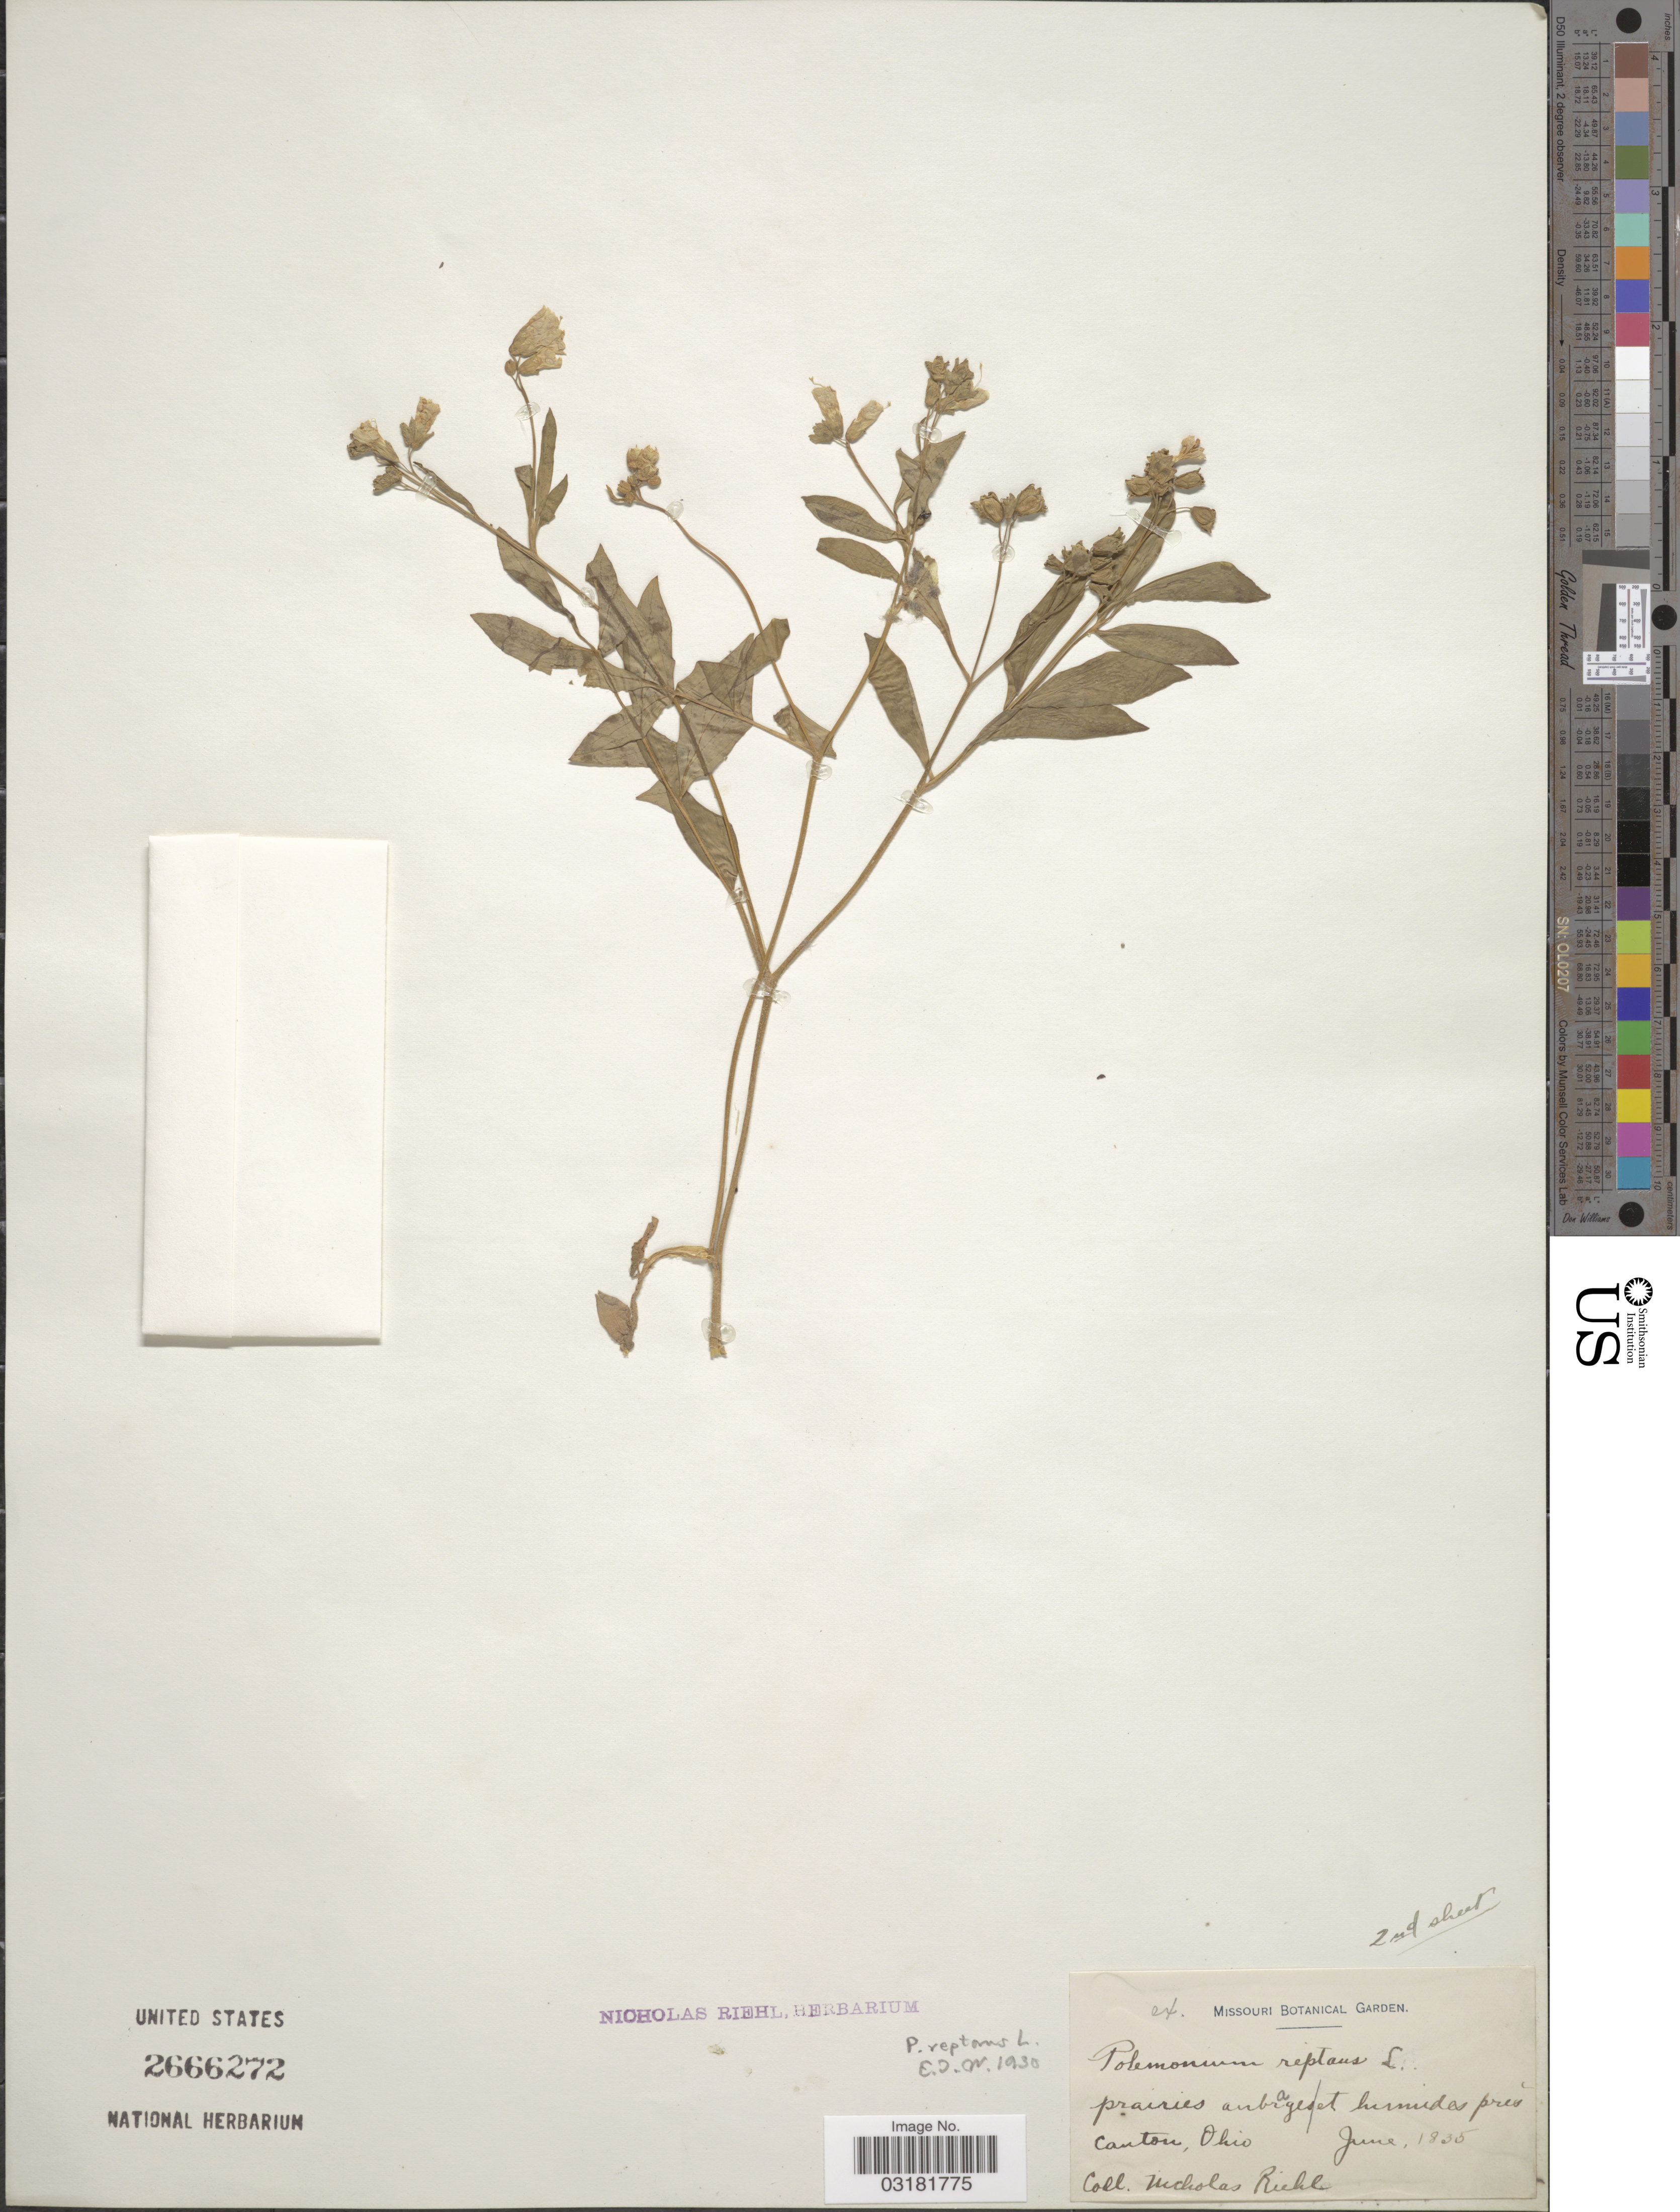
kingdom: Plantae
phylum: Tracheophyta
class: Magnoliopsida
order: Ericales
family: Polemoniaceae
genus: Polemonium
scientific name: Polemonium reptans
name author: L.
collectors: N. Riehl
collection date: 1835-06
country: United States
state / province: Ohio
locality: Canton.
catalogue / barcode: US 2666272